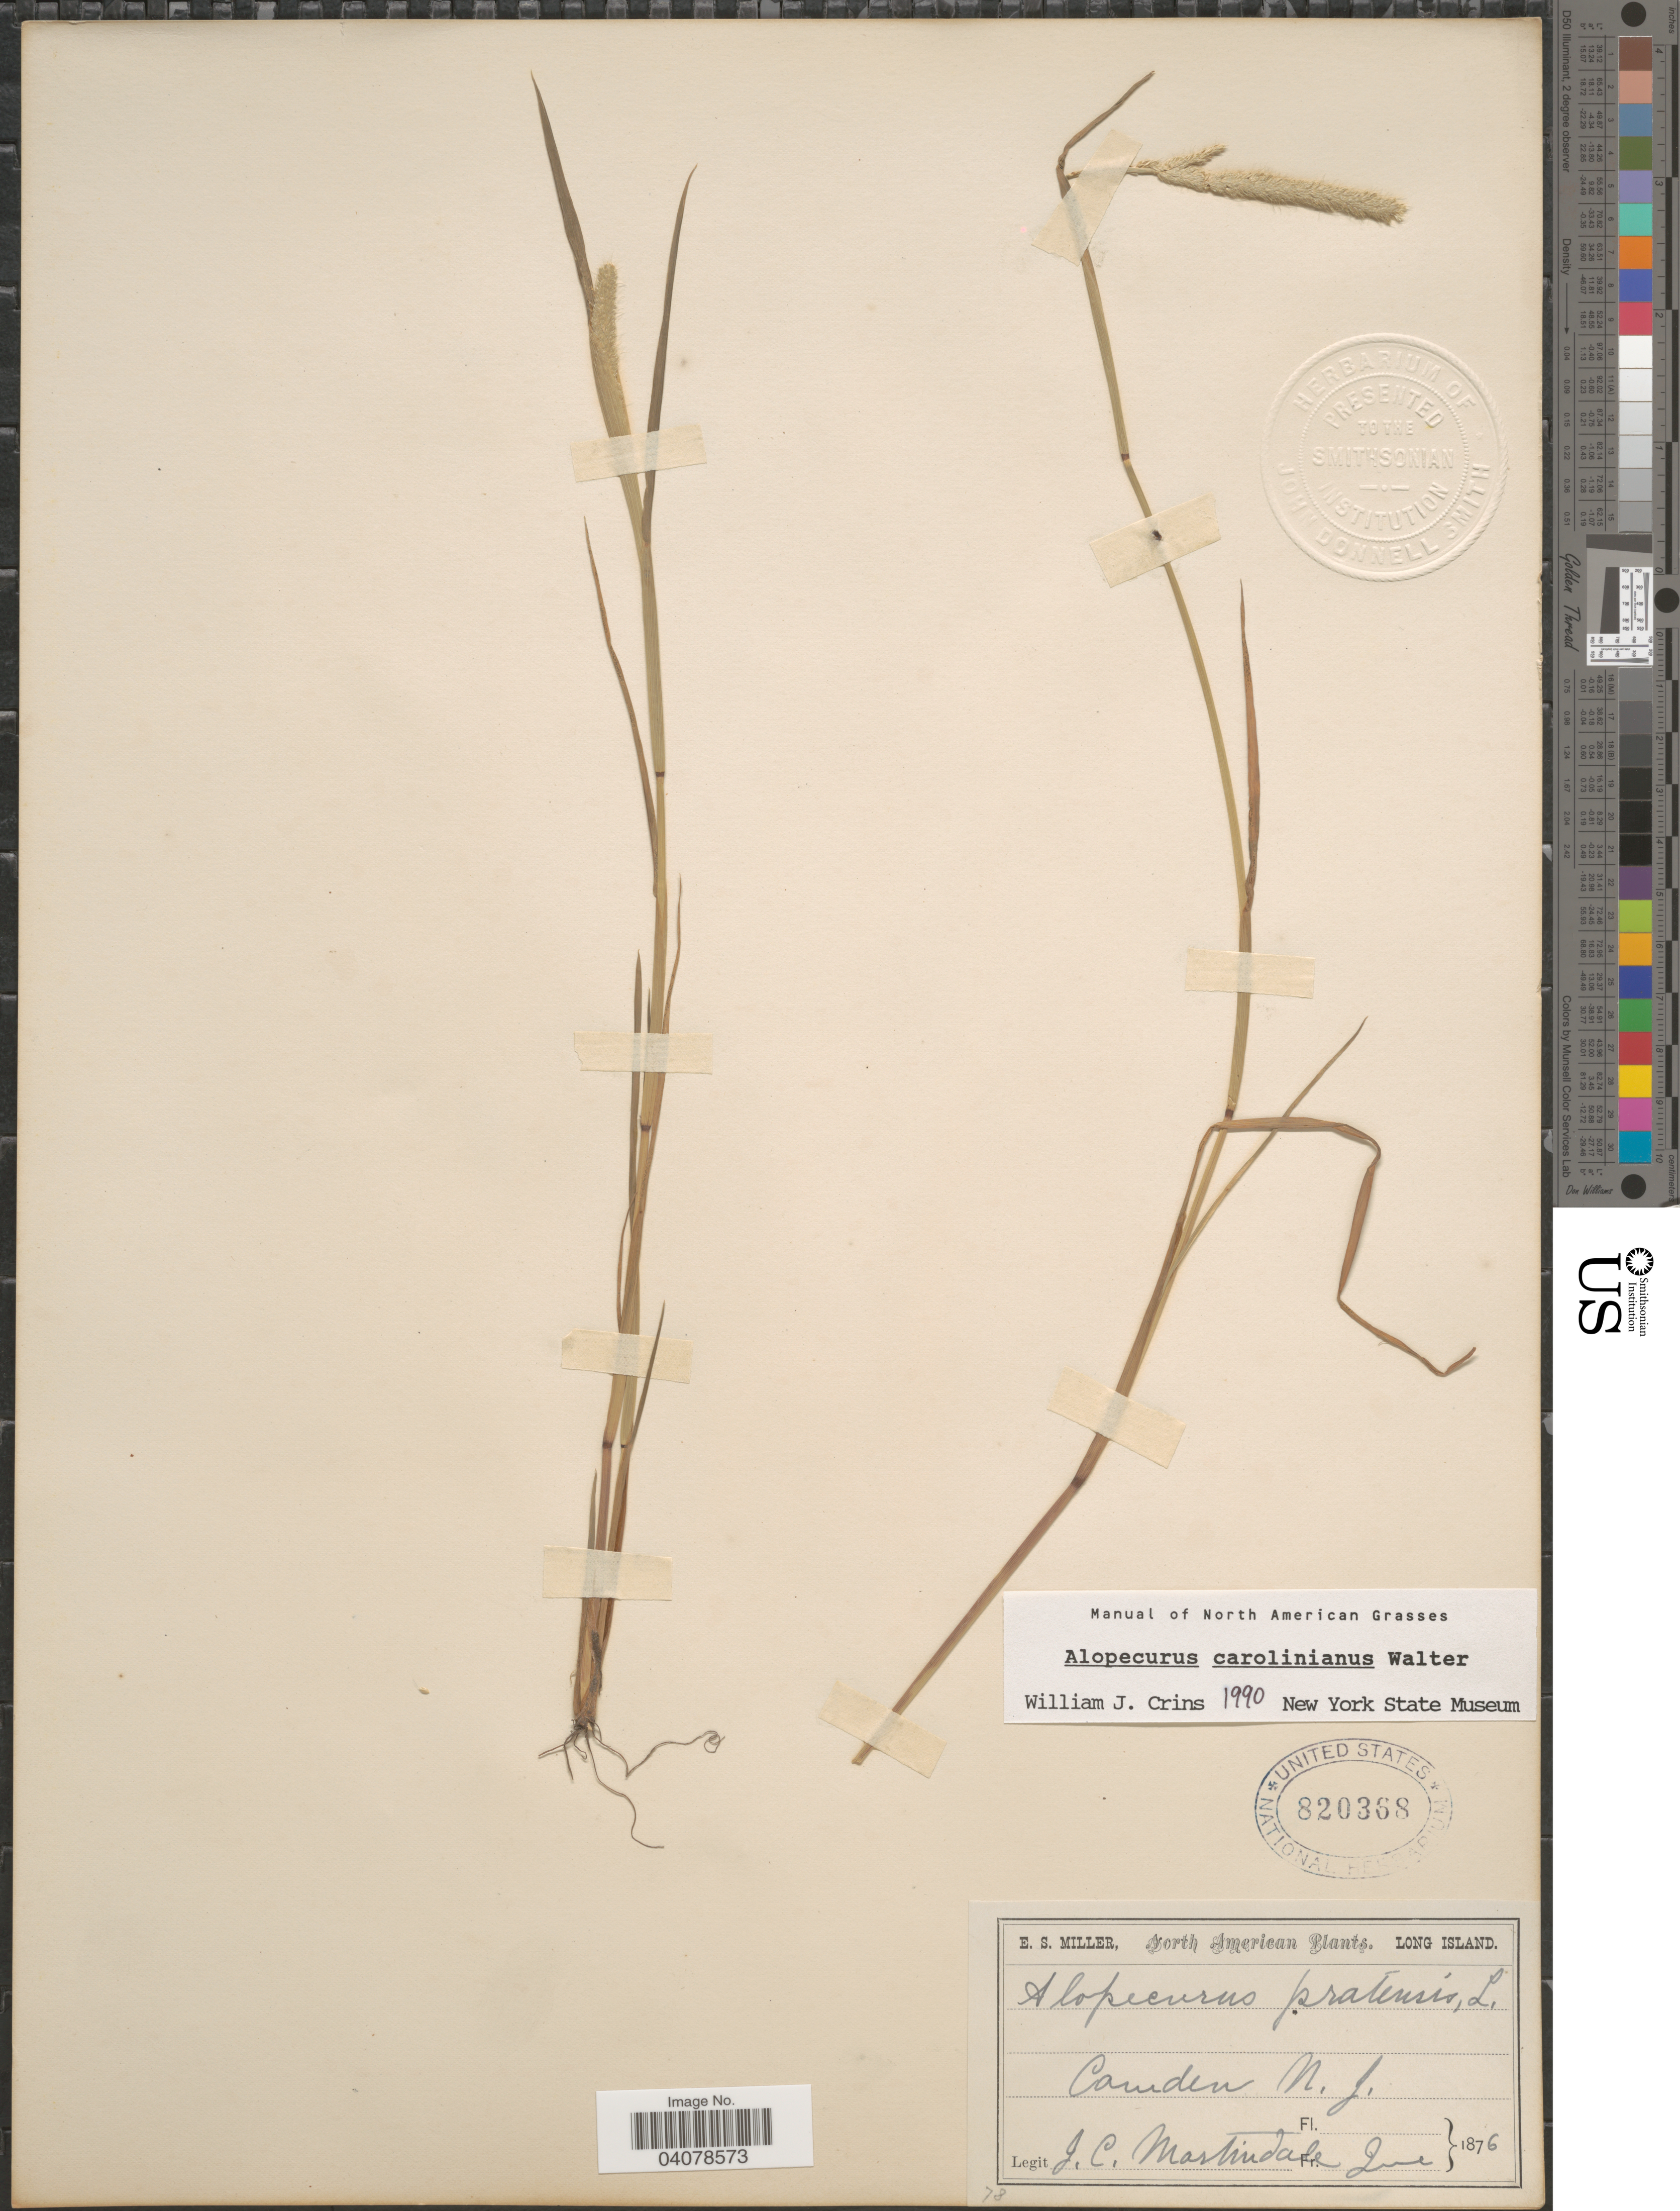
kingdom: Plantae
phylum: Tracheophyta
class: Liliopsida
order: Poales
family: Poaceae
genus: Alopecurus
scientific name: Alopecurus carolinianus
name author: Walter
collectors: J. Martindale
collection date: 1876-06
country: United States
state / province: New Jersey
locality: Long Island. Camden.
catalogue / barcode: US 820368